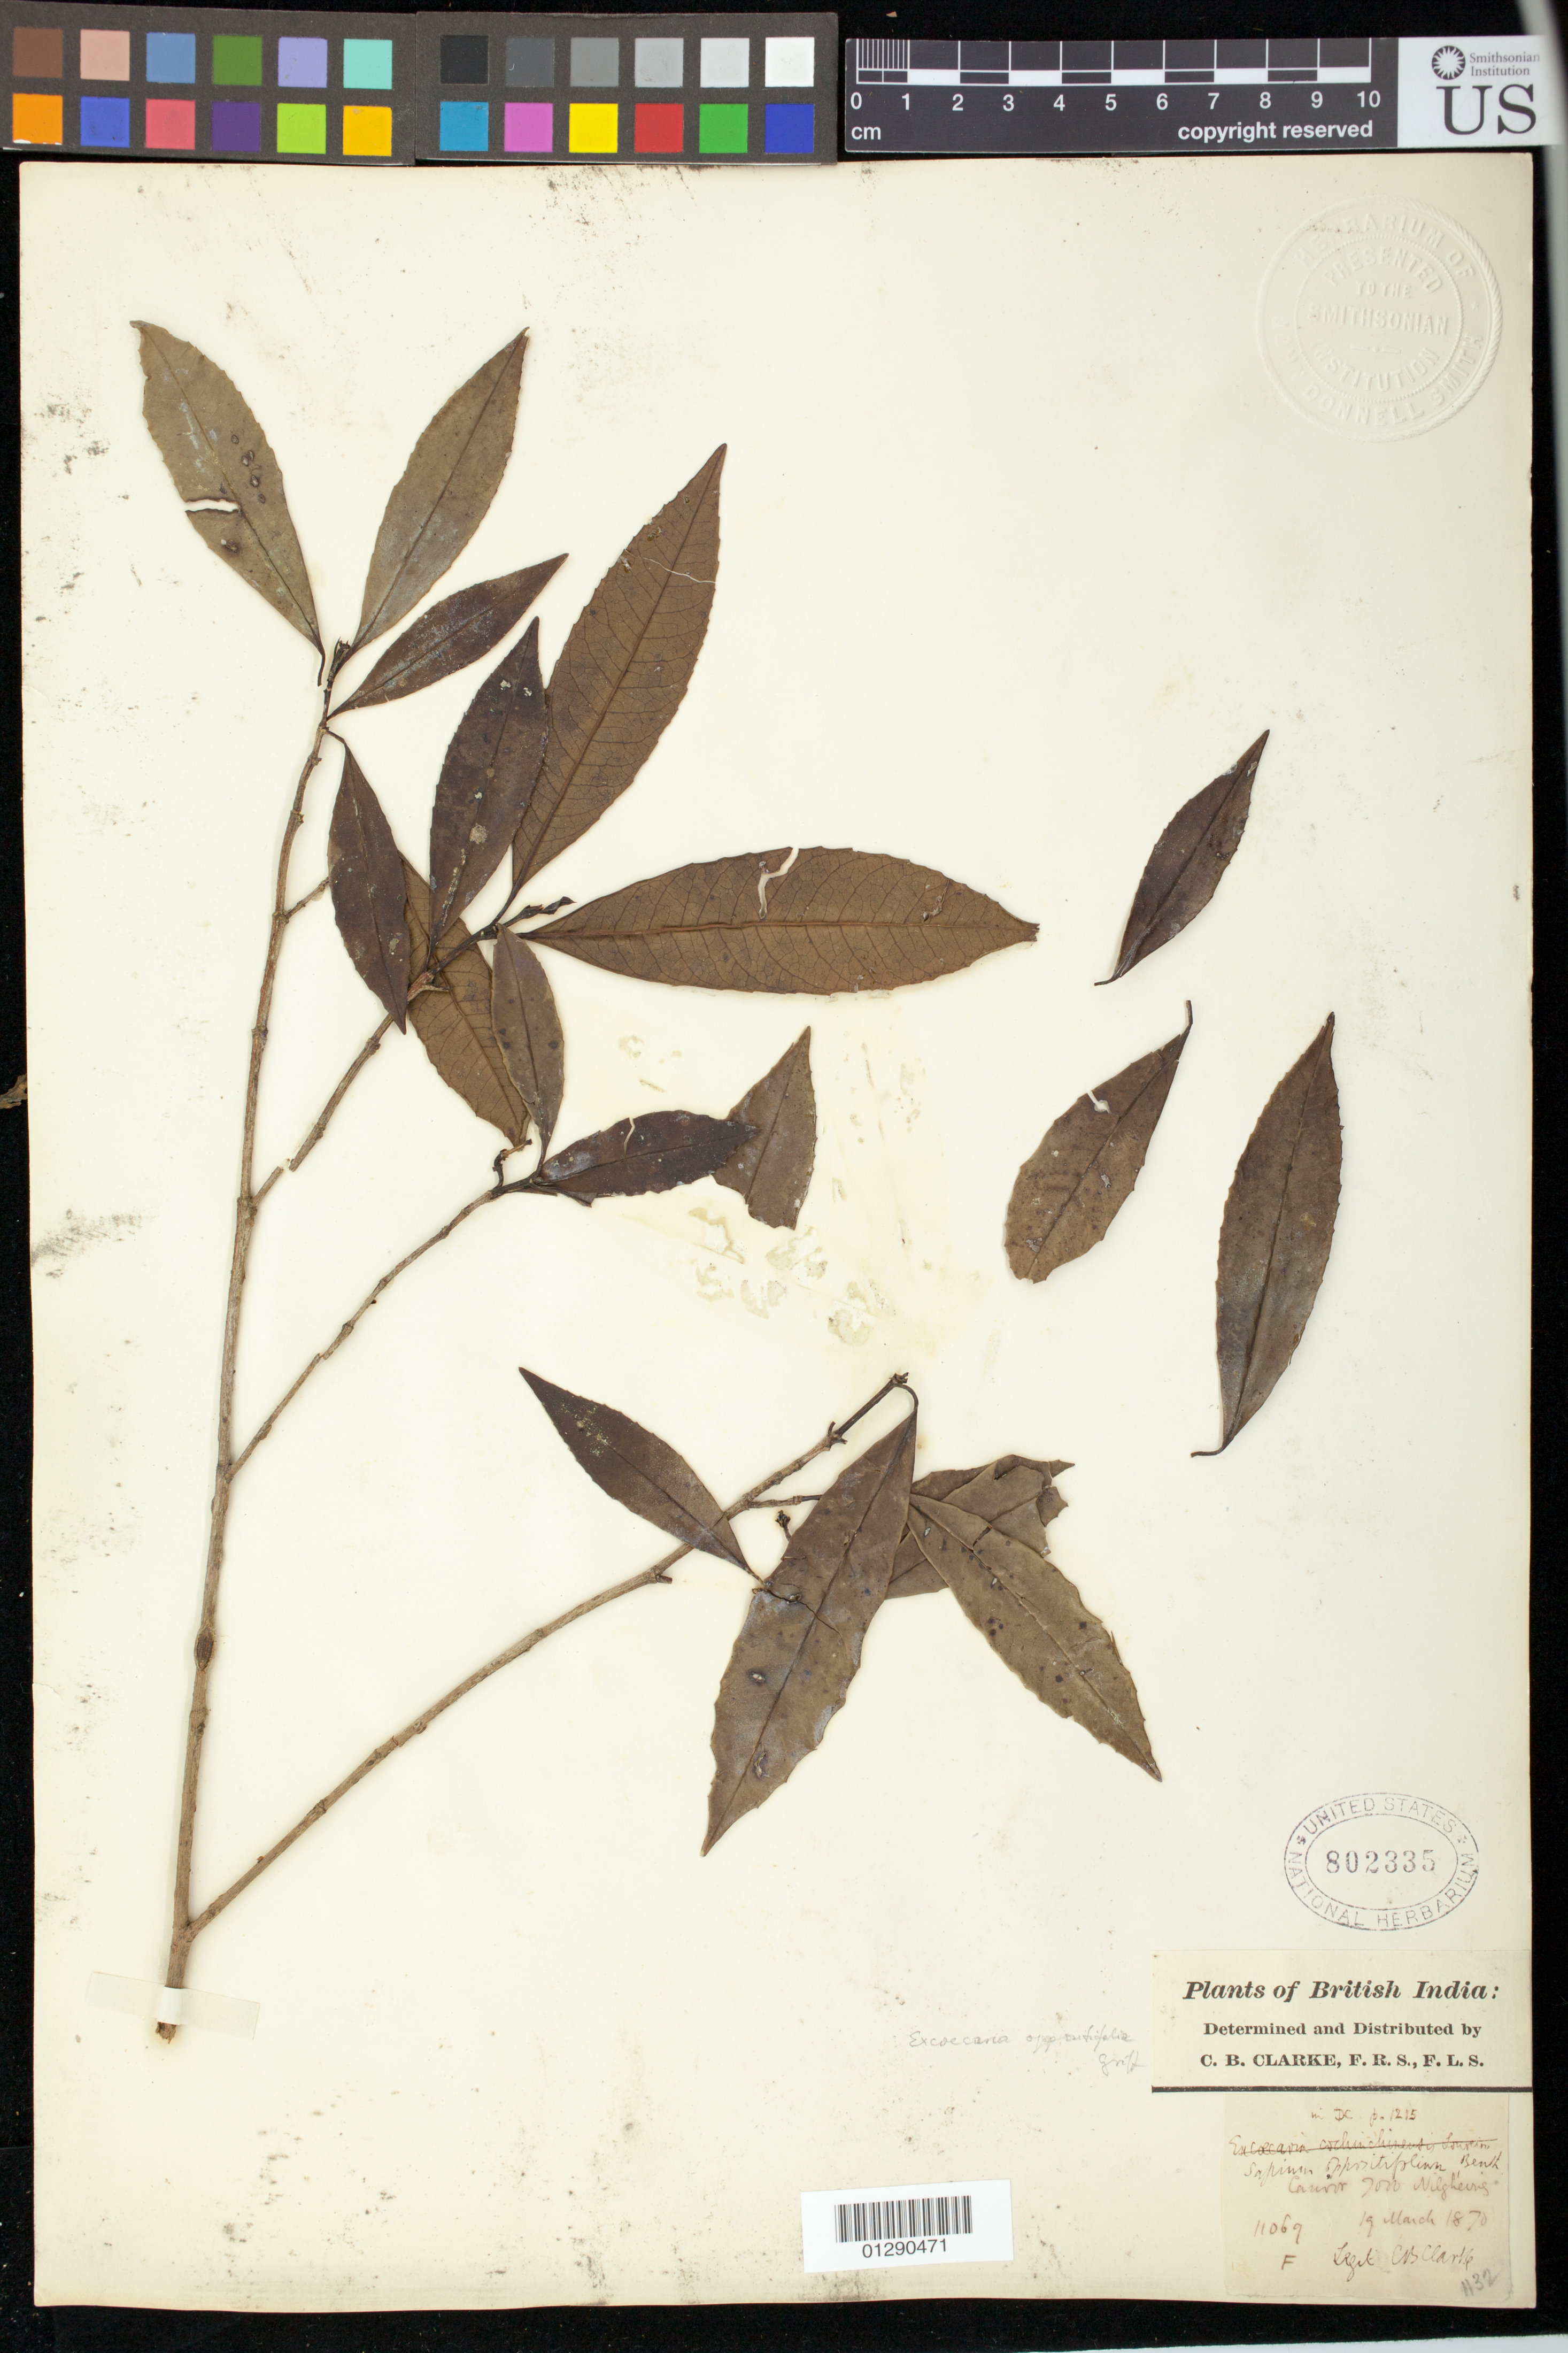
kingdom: Plantae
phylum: Tracheophyta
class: Magnoliopsida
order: Malpighiales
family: Euphorbiaceae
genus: Sapium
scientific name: Sapium oppositifolium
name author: Klotzsch ex Baill.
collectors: C. B. Clarke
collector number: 11069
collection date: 1870-03-19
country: India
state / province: Kerala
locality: Kannur [Canoor] Jon [Nilgheirg] Nilgiri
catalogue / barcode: US 802335